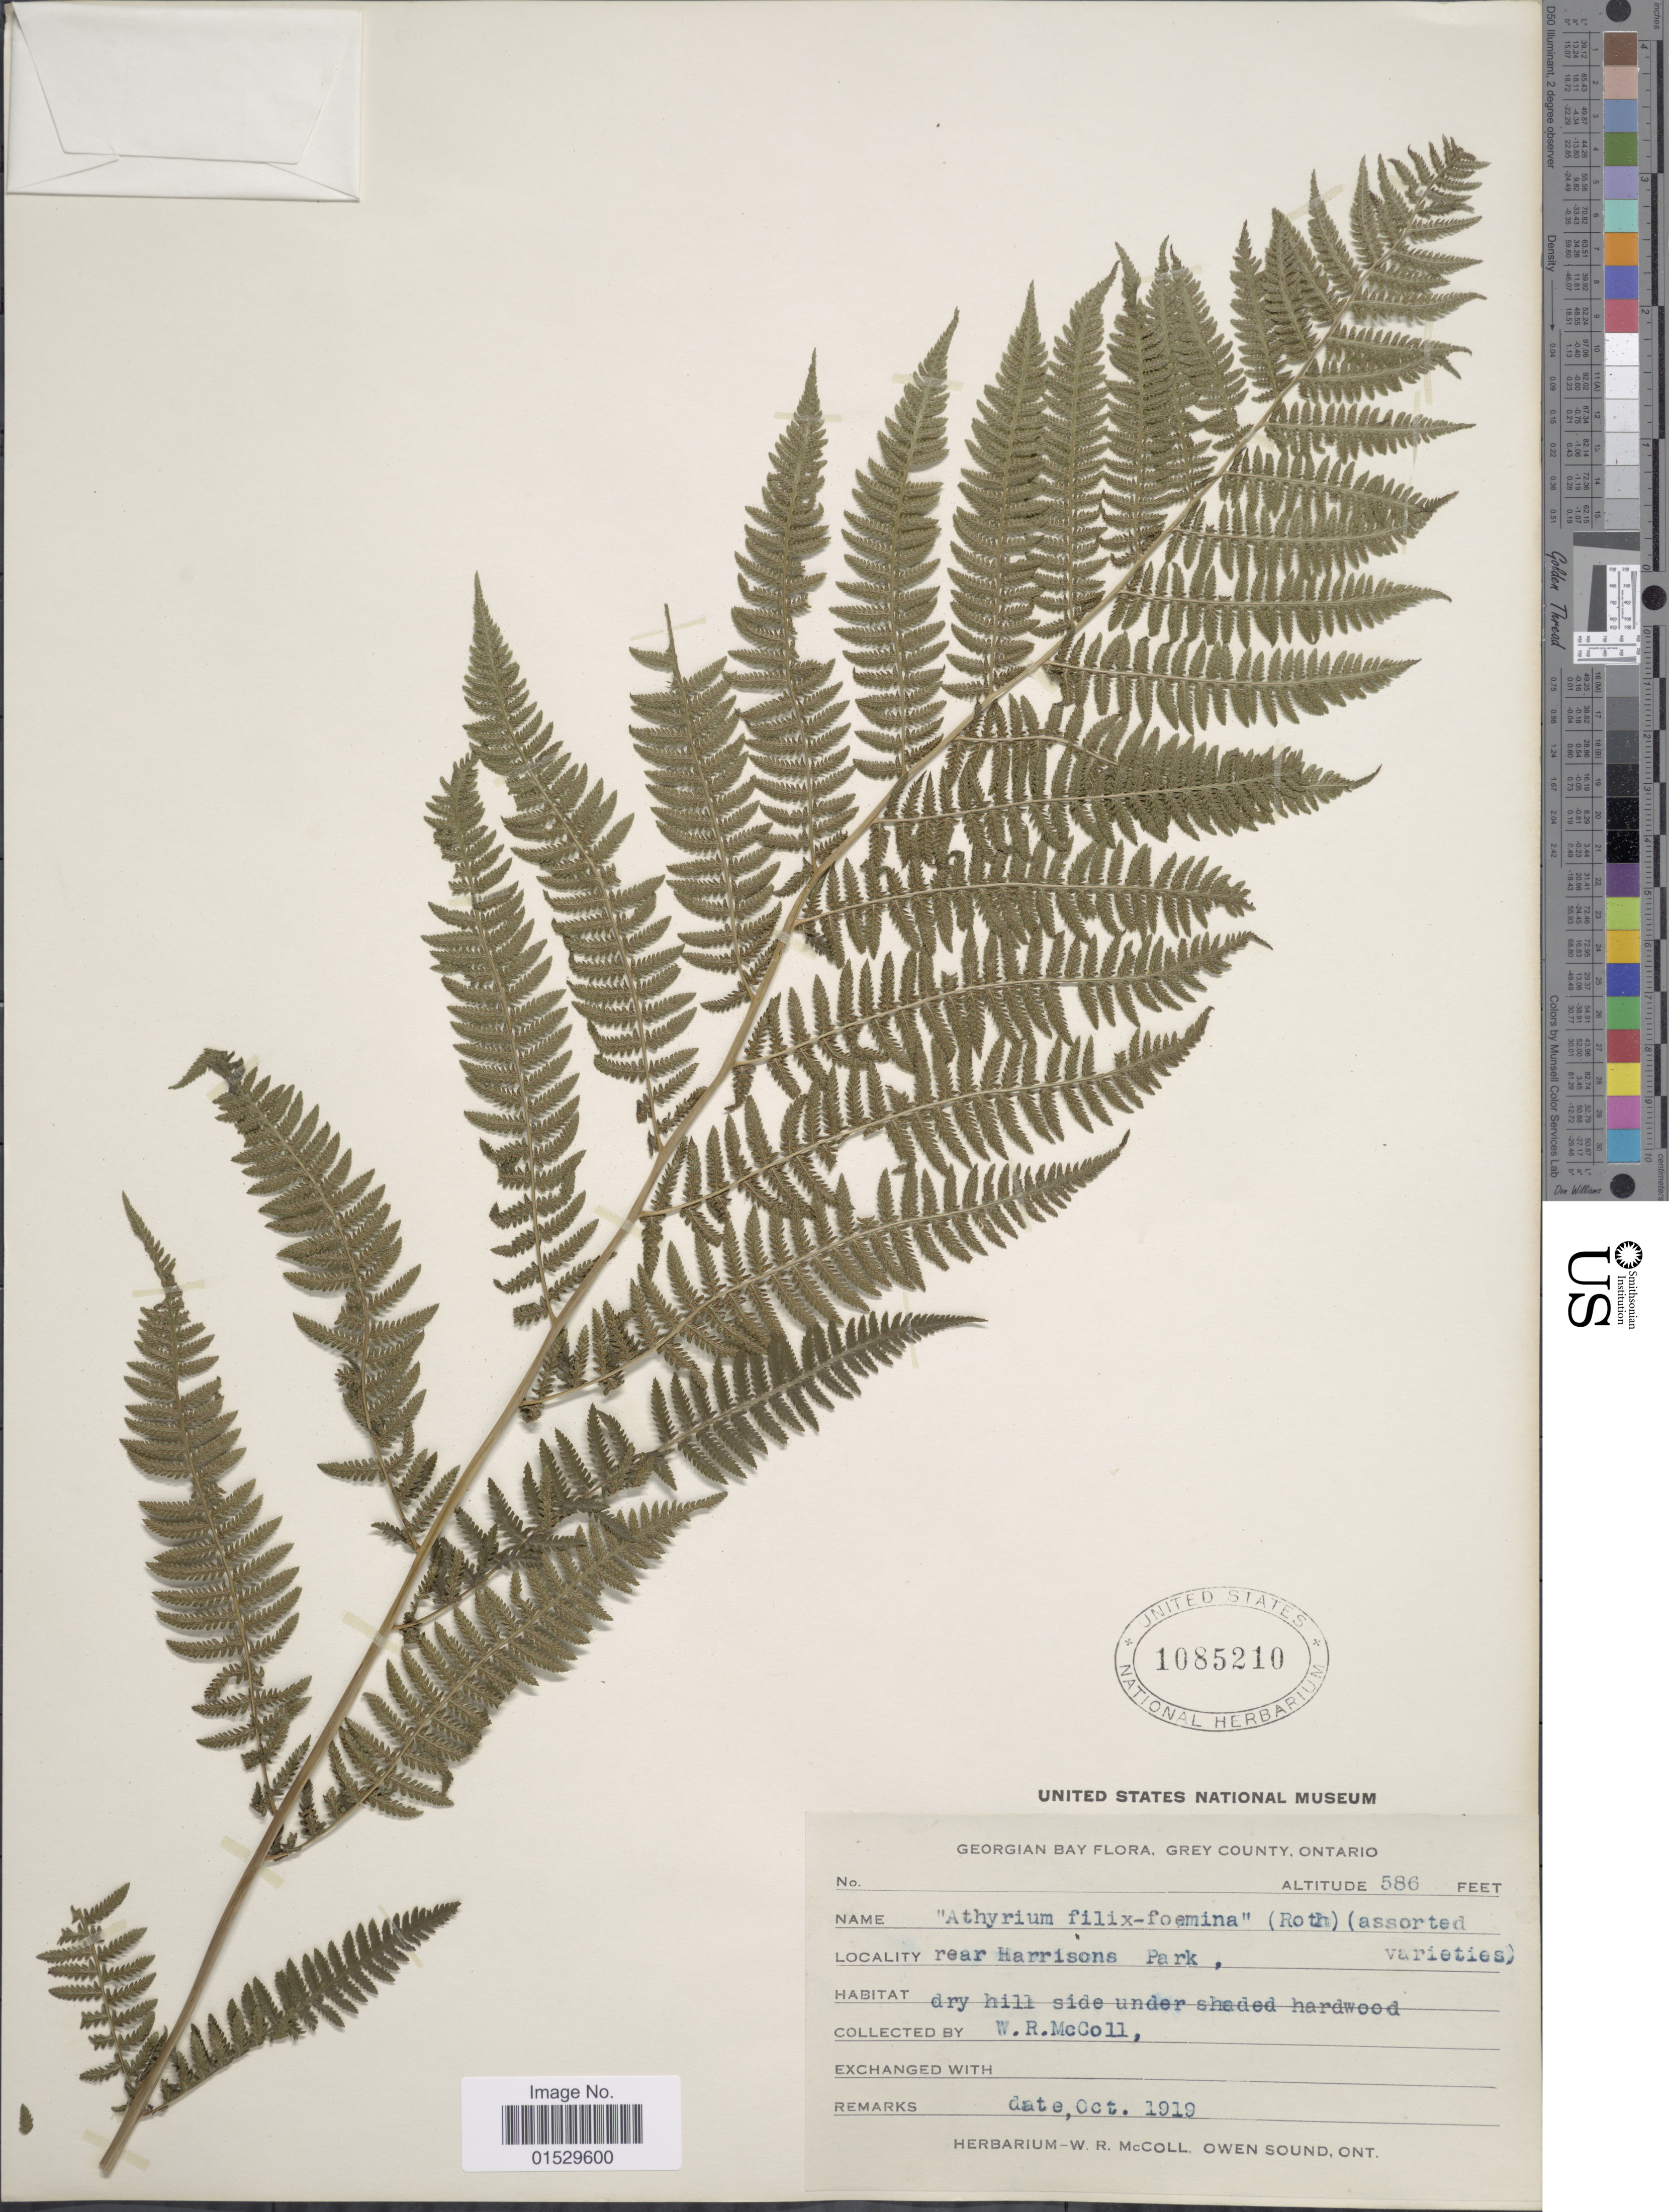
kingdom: Plantae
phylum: Tracheophyta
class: Polypodiopsida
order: Polypodiales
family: Athyriaceae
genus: Athyrium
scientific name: Athyrium filix-femina subsp. angustatum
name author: (Willd.) R.T. Clausen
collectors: W. McColl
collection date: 1919-10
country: Canada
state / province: Ontario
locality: Georgian Bay, Grey County, rear Harrisons Park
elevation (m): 179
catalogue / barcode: US 1085210